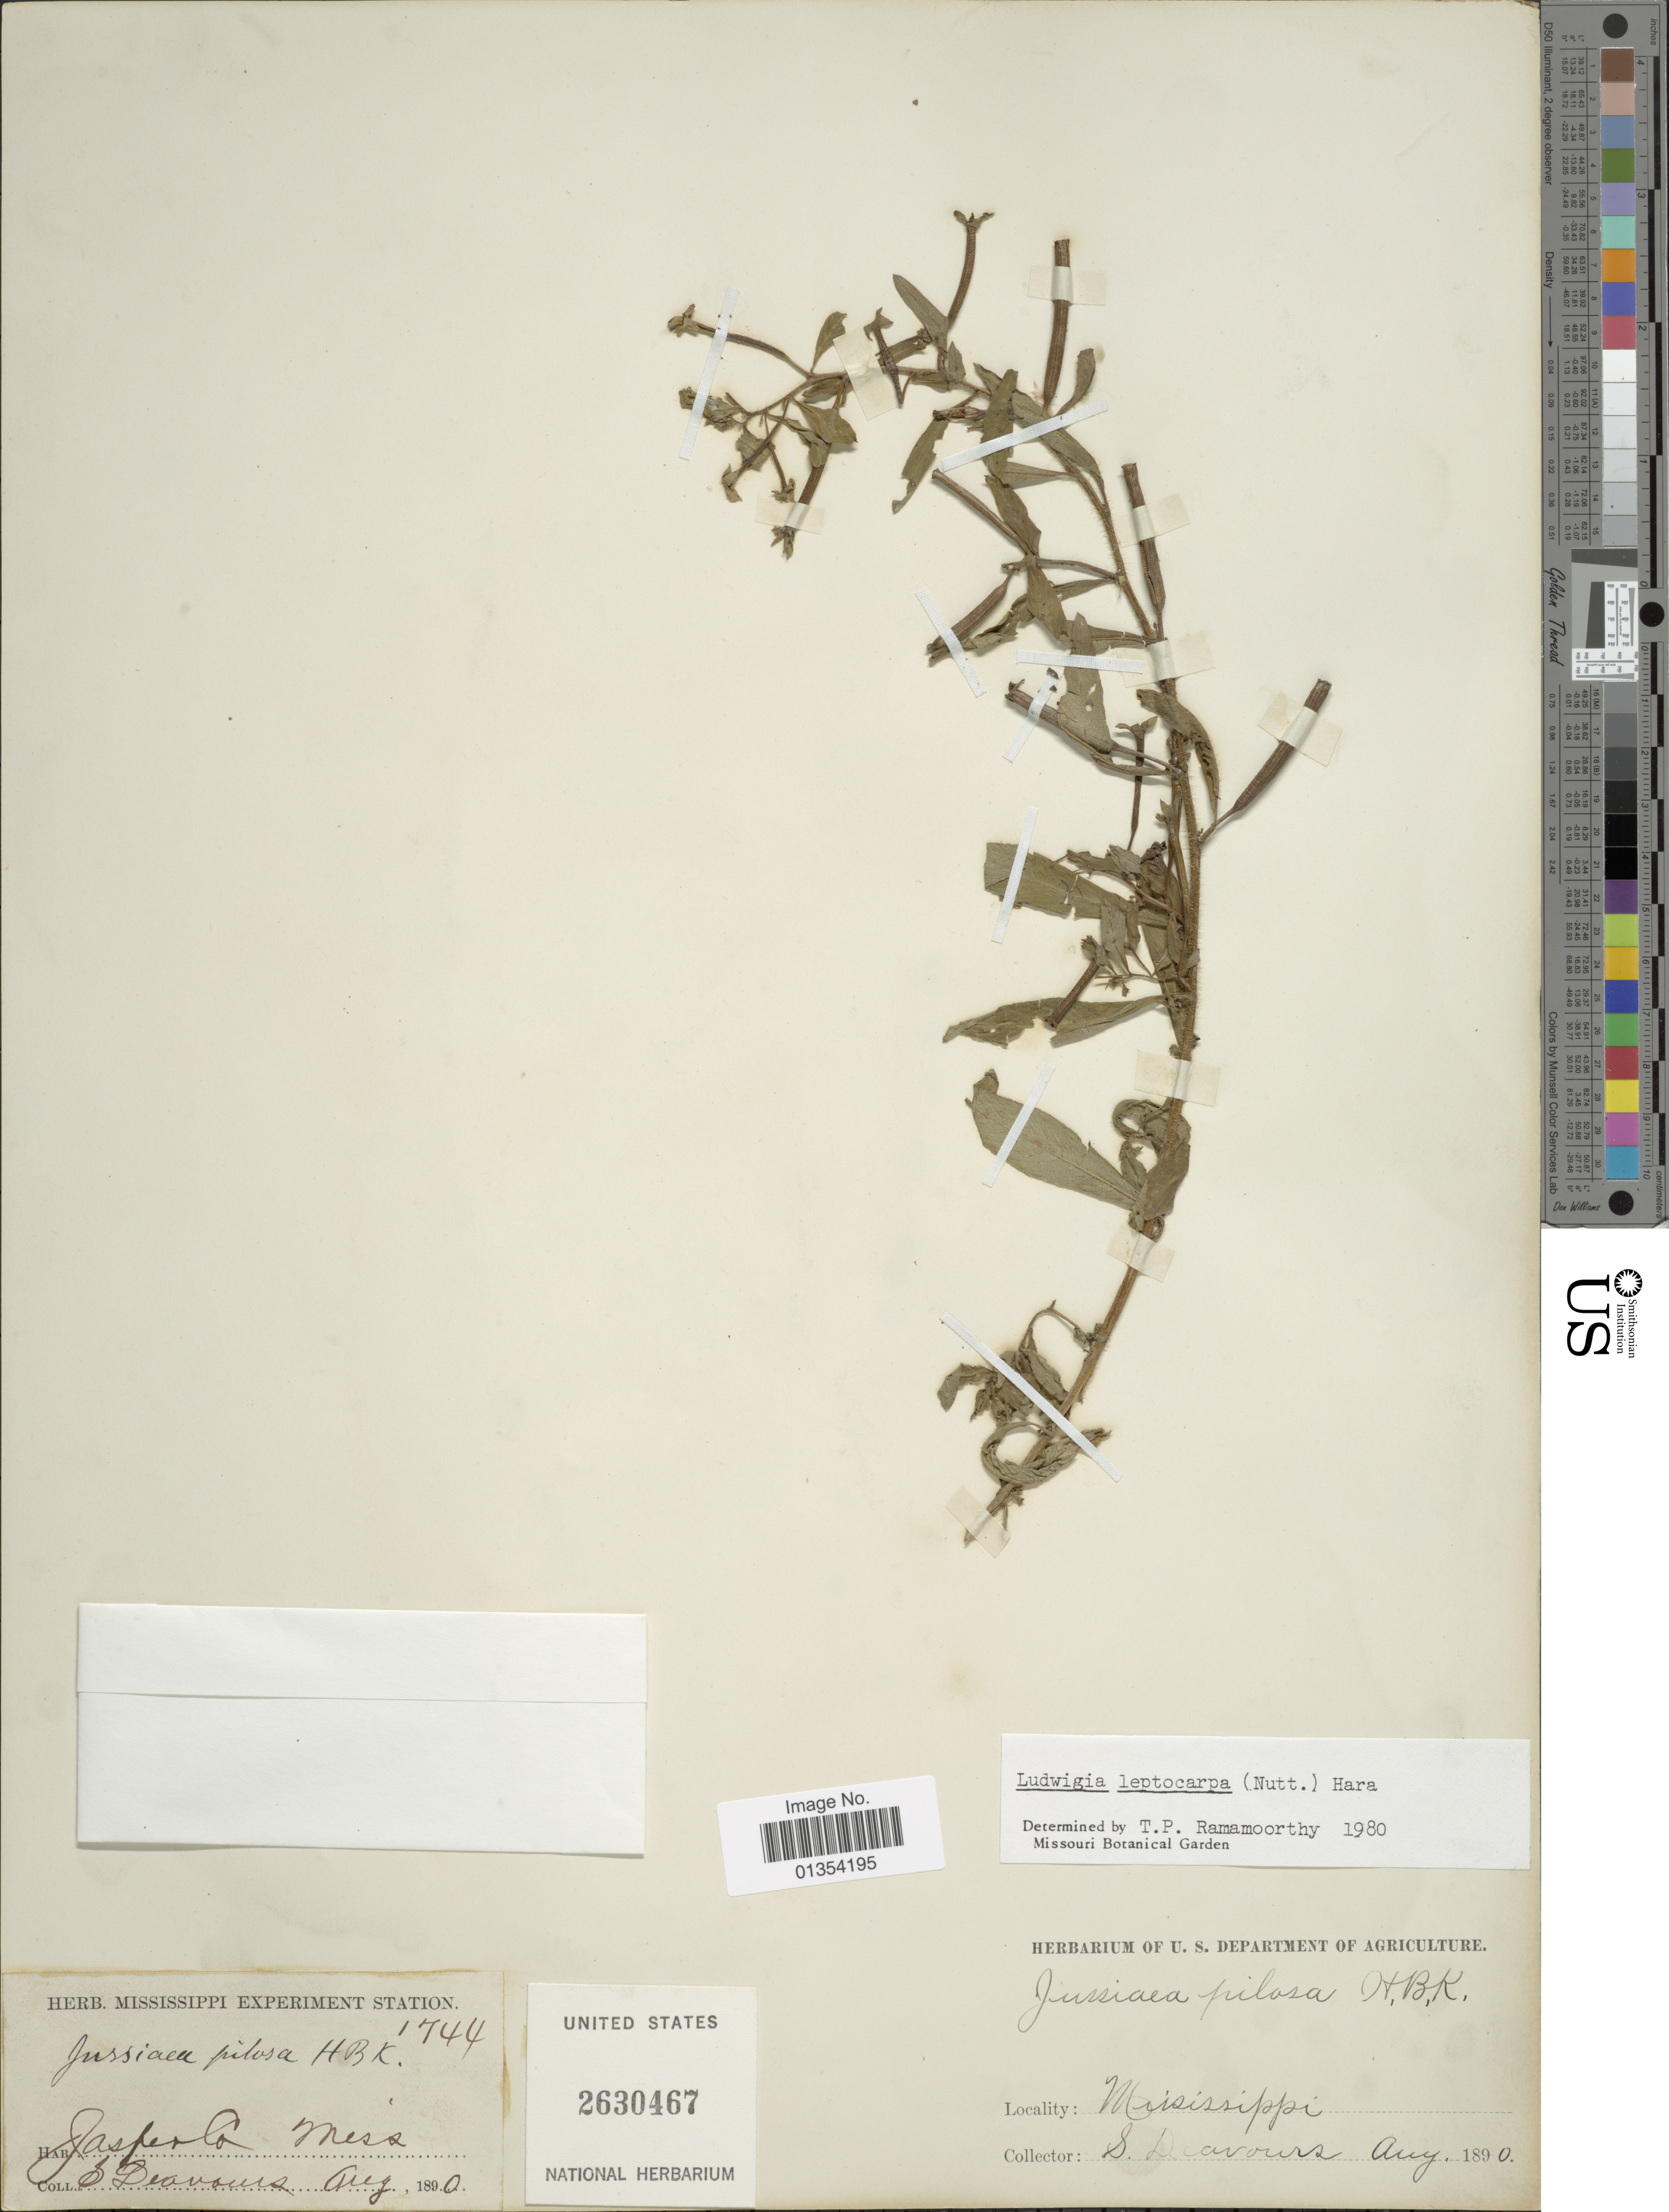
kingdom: Plantae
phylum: Tracheophyta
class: Magnoliopsida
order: Myrtales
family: Onagraceae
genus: Ludwigia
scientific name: Ludwigia leptocarpa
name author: (Nutt.) H. Hara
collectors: S. Deavows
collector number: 1744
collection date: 1890-08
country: United States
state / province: Mississippi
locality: Jasper Co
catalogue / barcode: US 2360467